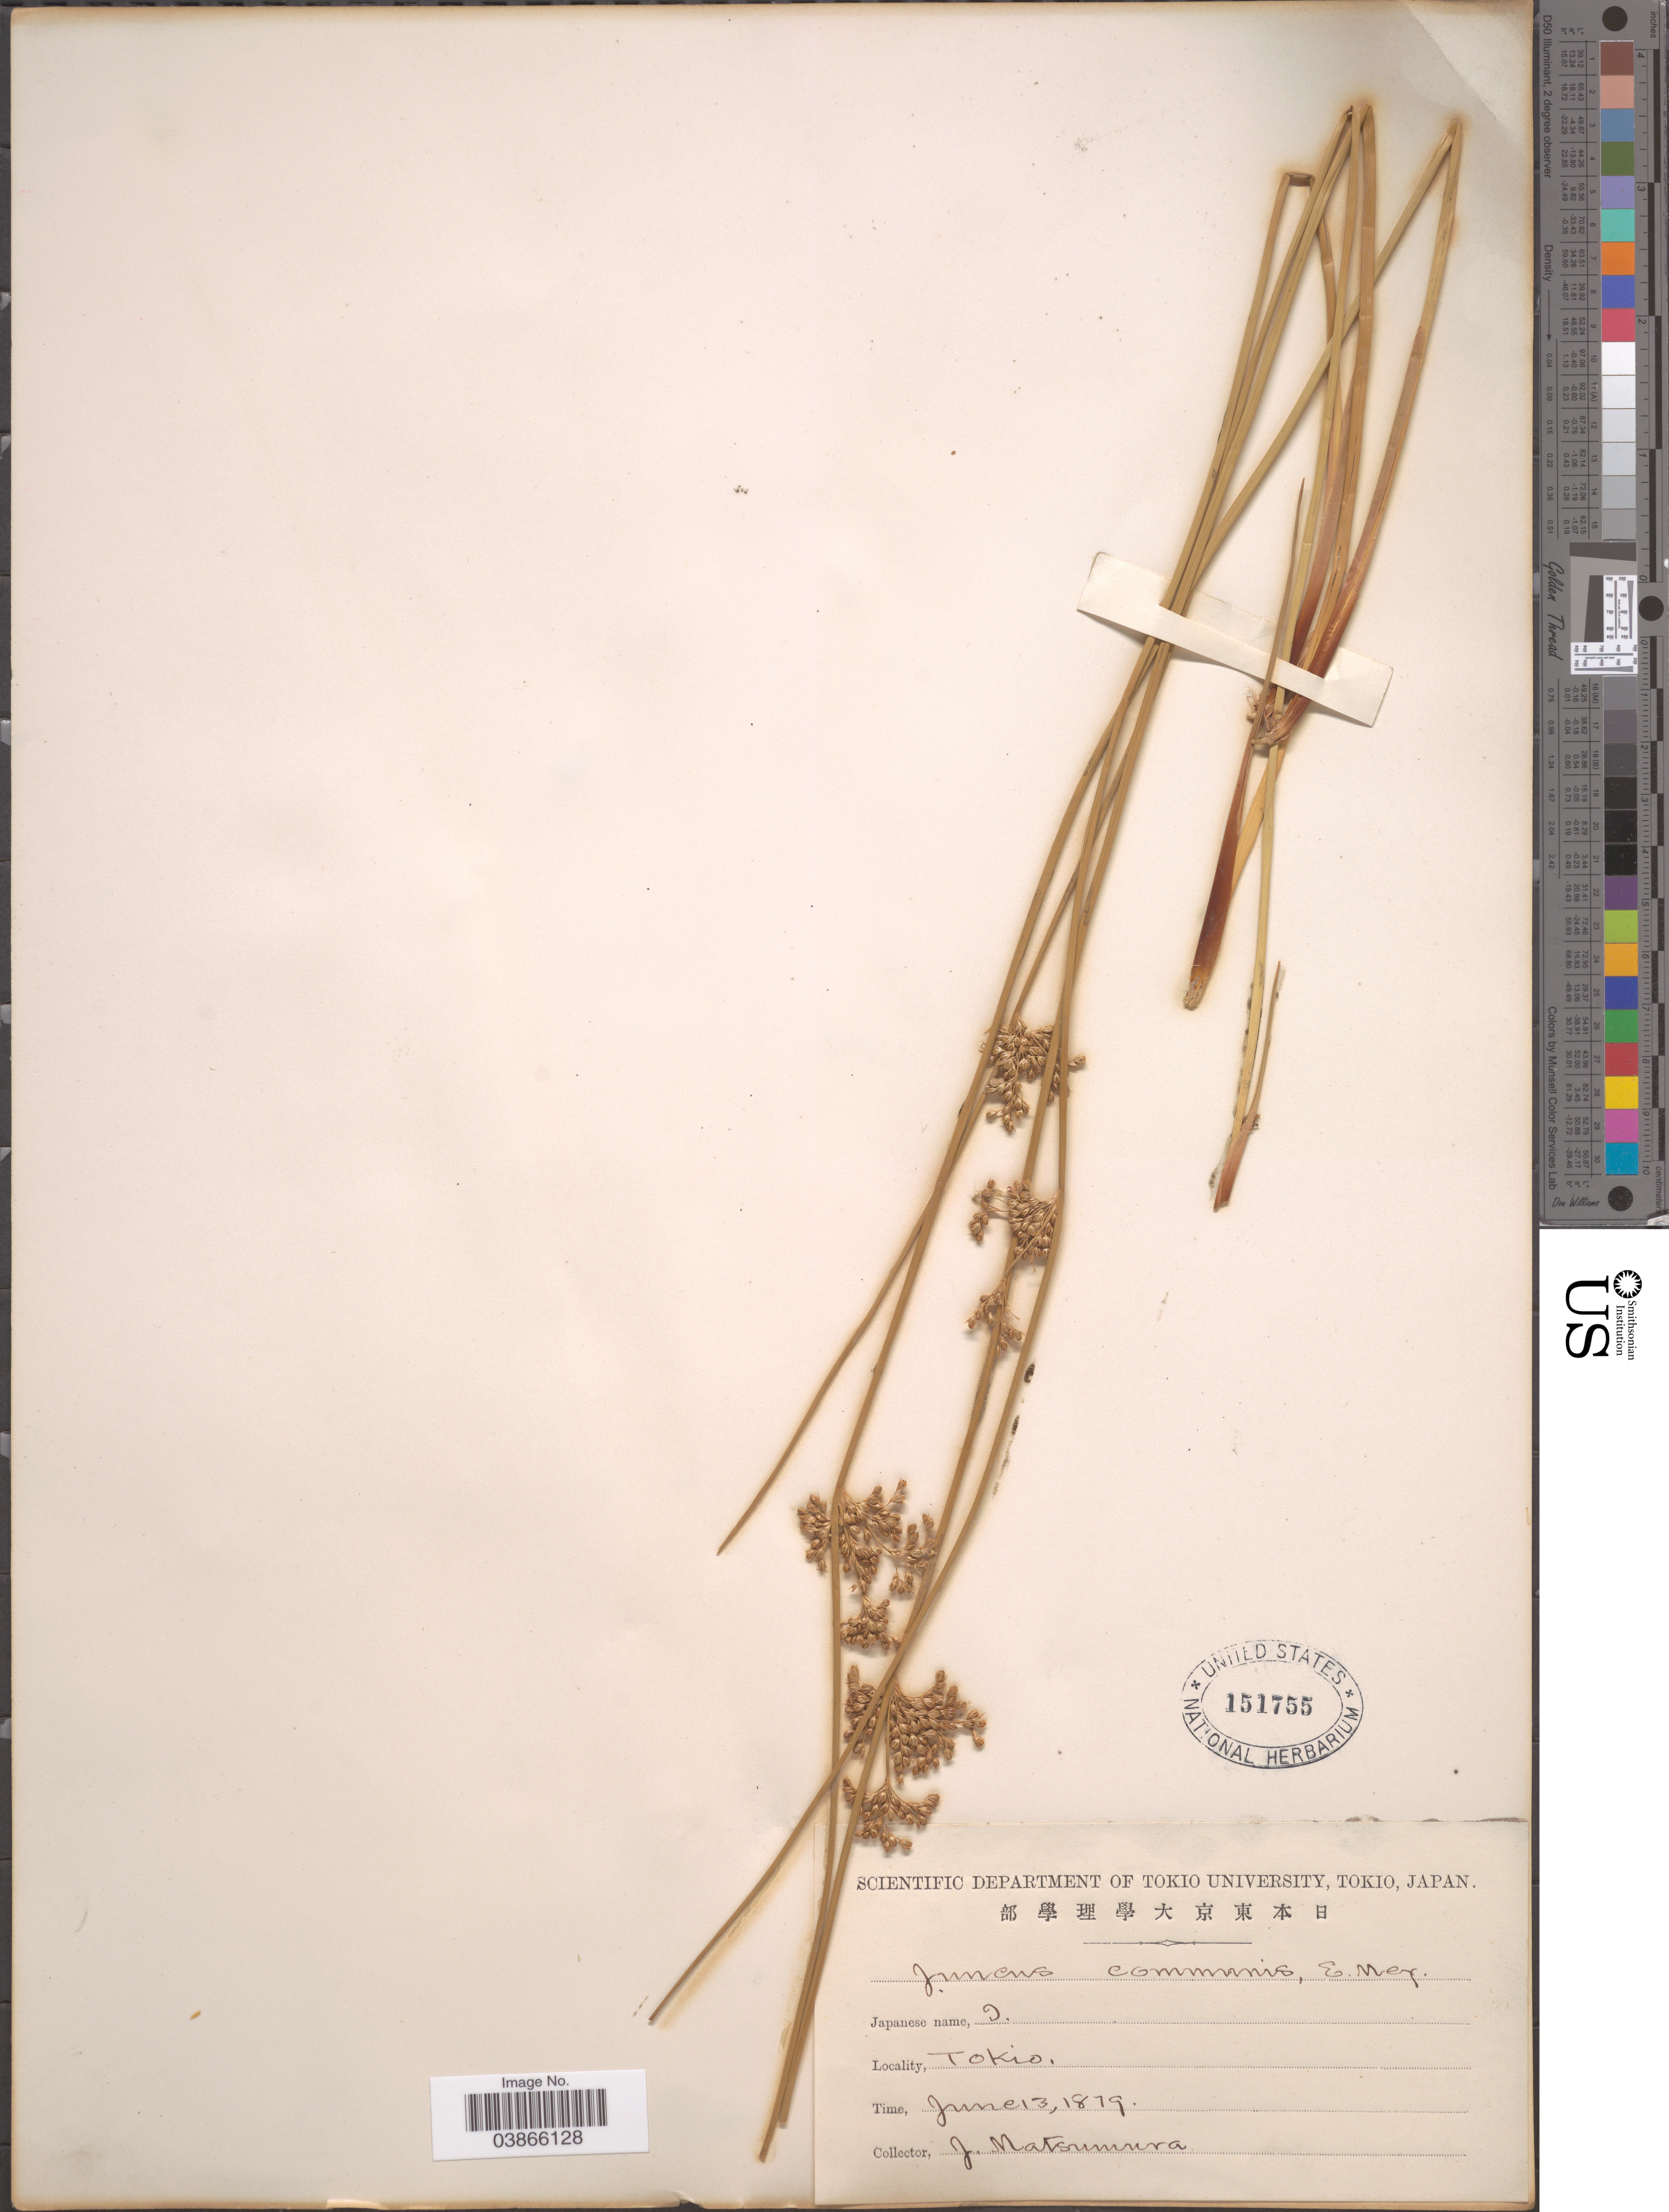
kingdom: Plantae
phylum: Tracheophyta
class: Liliopsida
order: Poales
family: Juncaceae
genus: Juncus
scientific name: Juncus effusus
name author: L.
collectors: J. Matsumura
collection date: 1879-06-13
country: Japan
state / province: Tokyo, Federal City of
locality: Tokio.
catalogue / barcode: US 151755